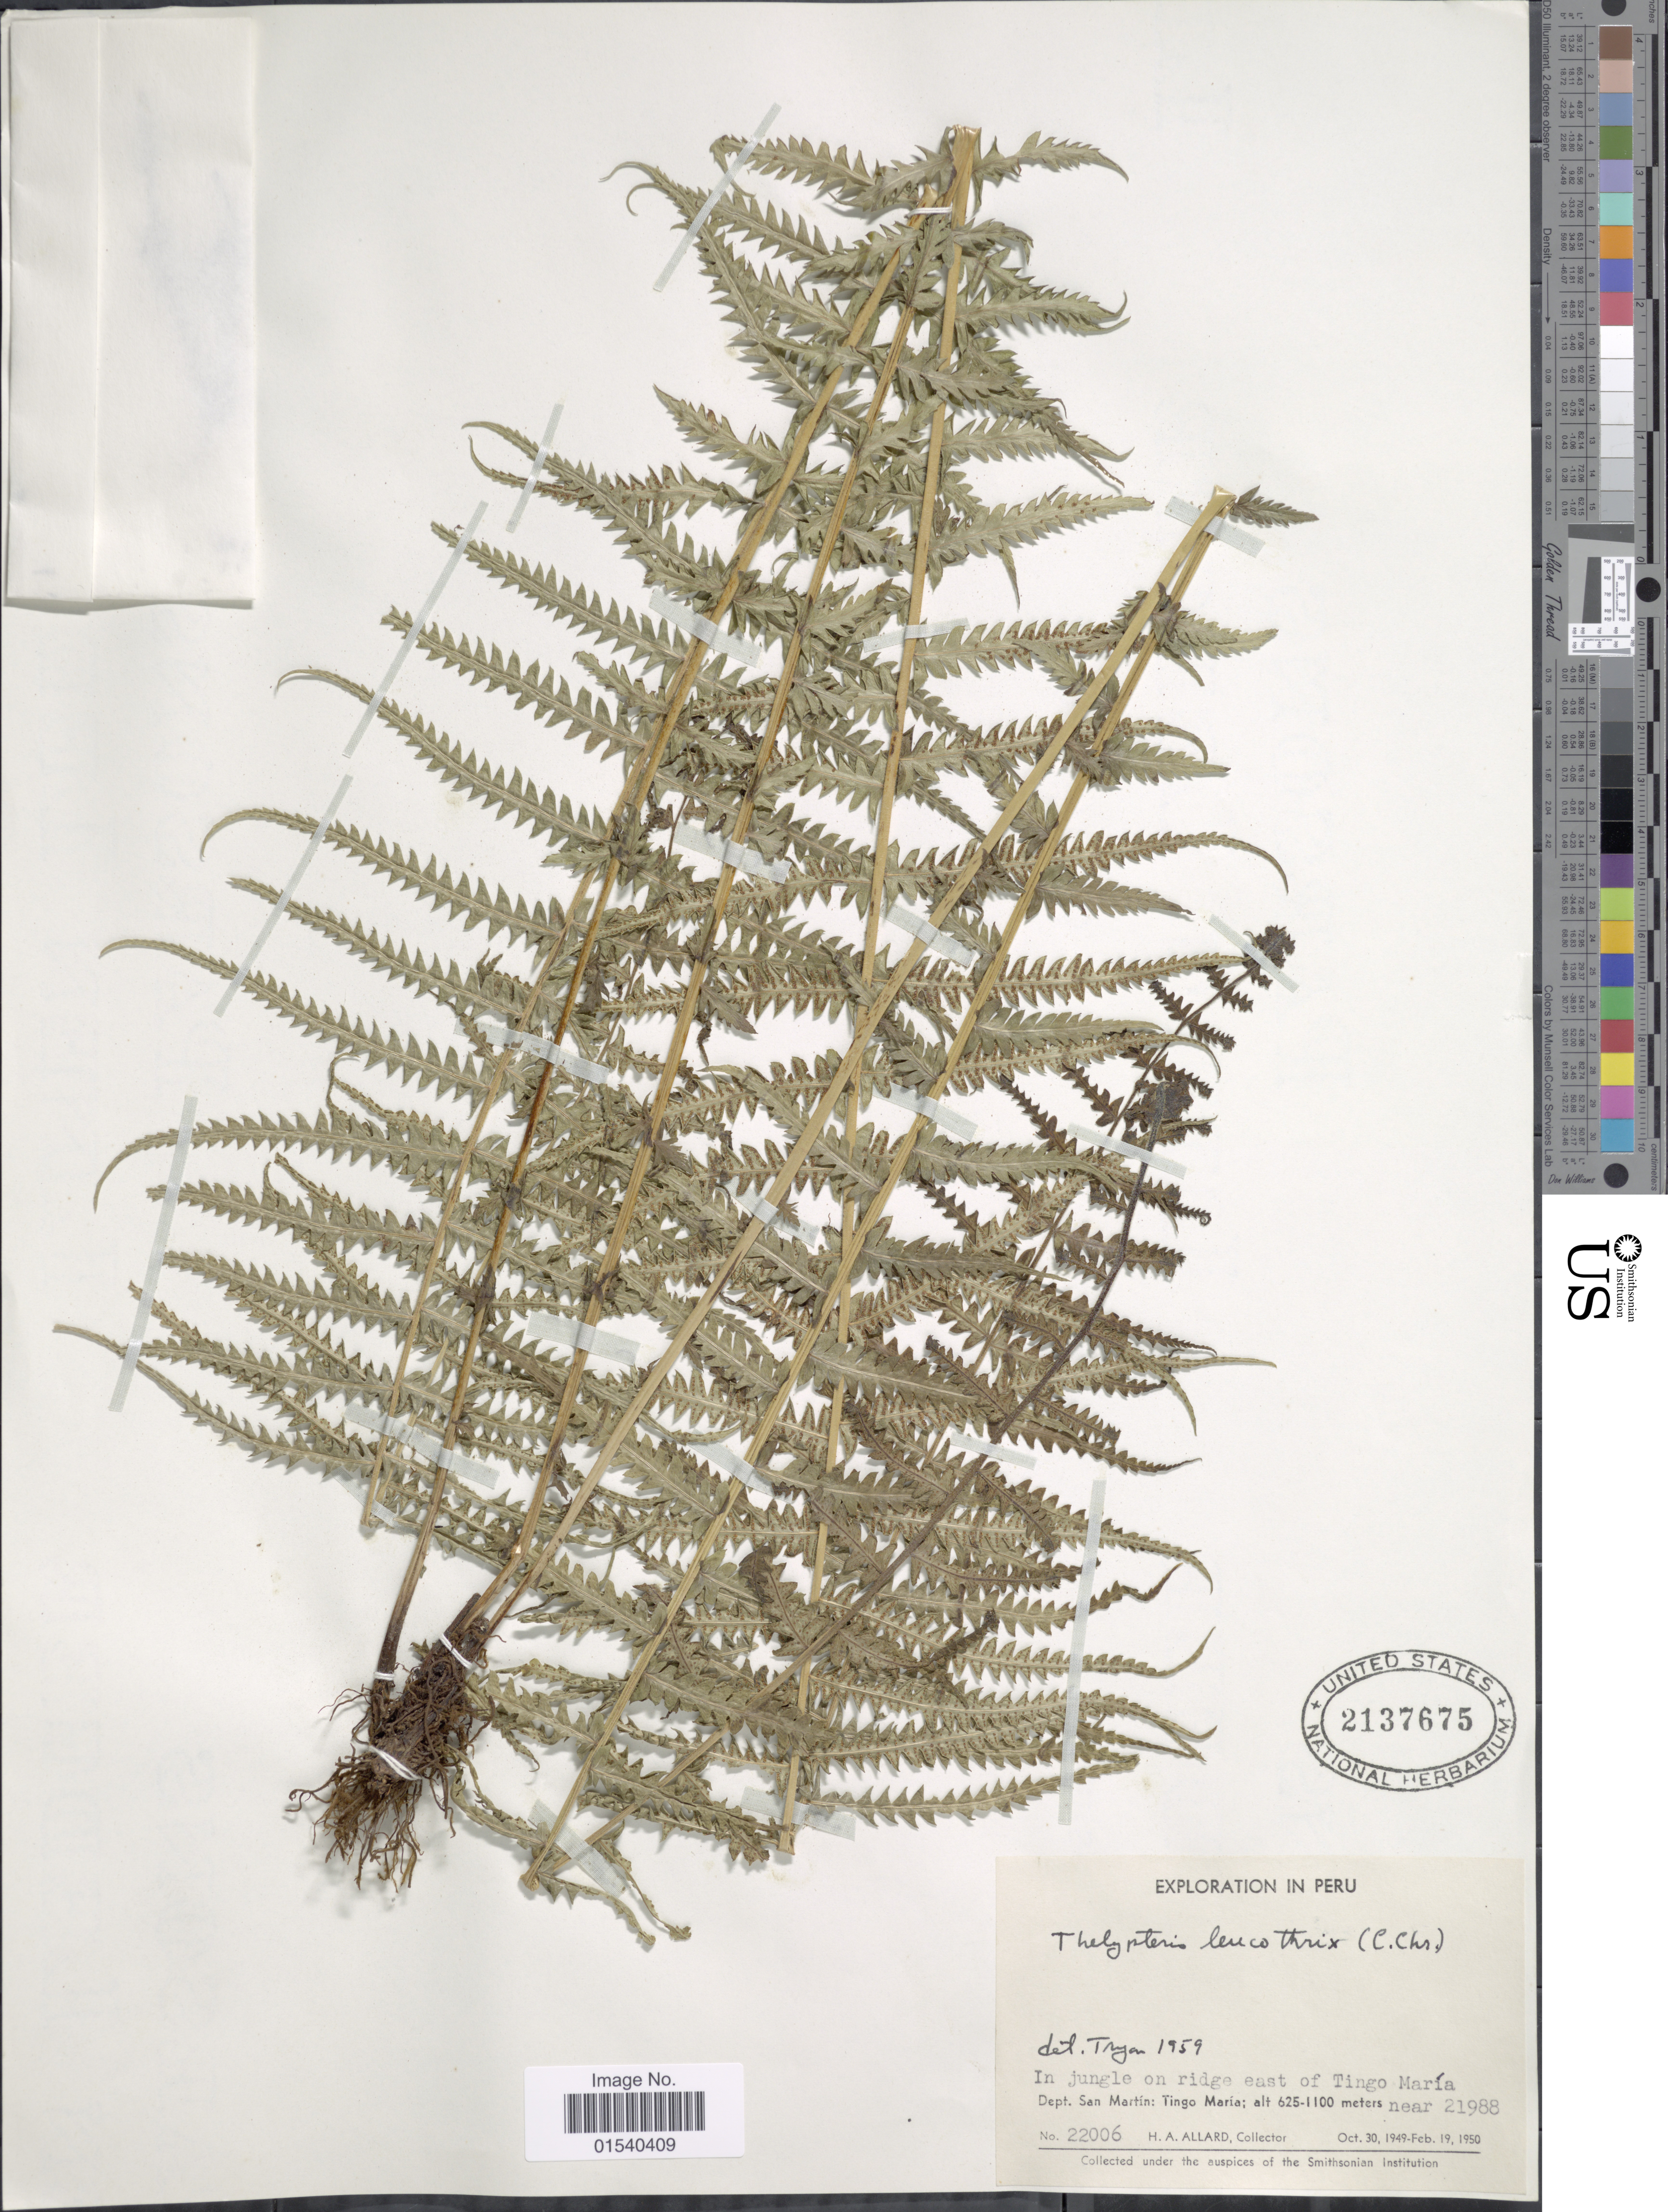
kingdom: Plantae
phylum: Tracheophyta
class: Polypodiopsida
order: Polypodiales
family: Thelypteridaceae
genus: Amauropelta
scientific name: Amauropelta opposita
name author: (Vahl) Pic. Serm.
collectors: H. A. Allard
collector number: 22006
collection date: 1949-10-30/1950-02-19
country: Peru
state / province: San Martín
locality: In jungle on ridge east of Tingo María, Dept San Martín: Tingo María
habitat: in jungle on ridge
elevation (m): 625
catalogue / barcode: US 2137675